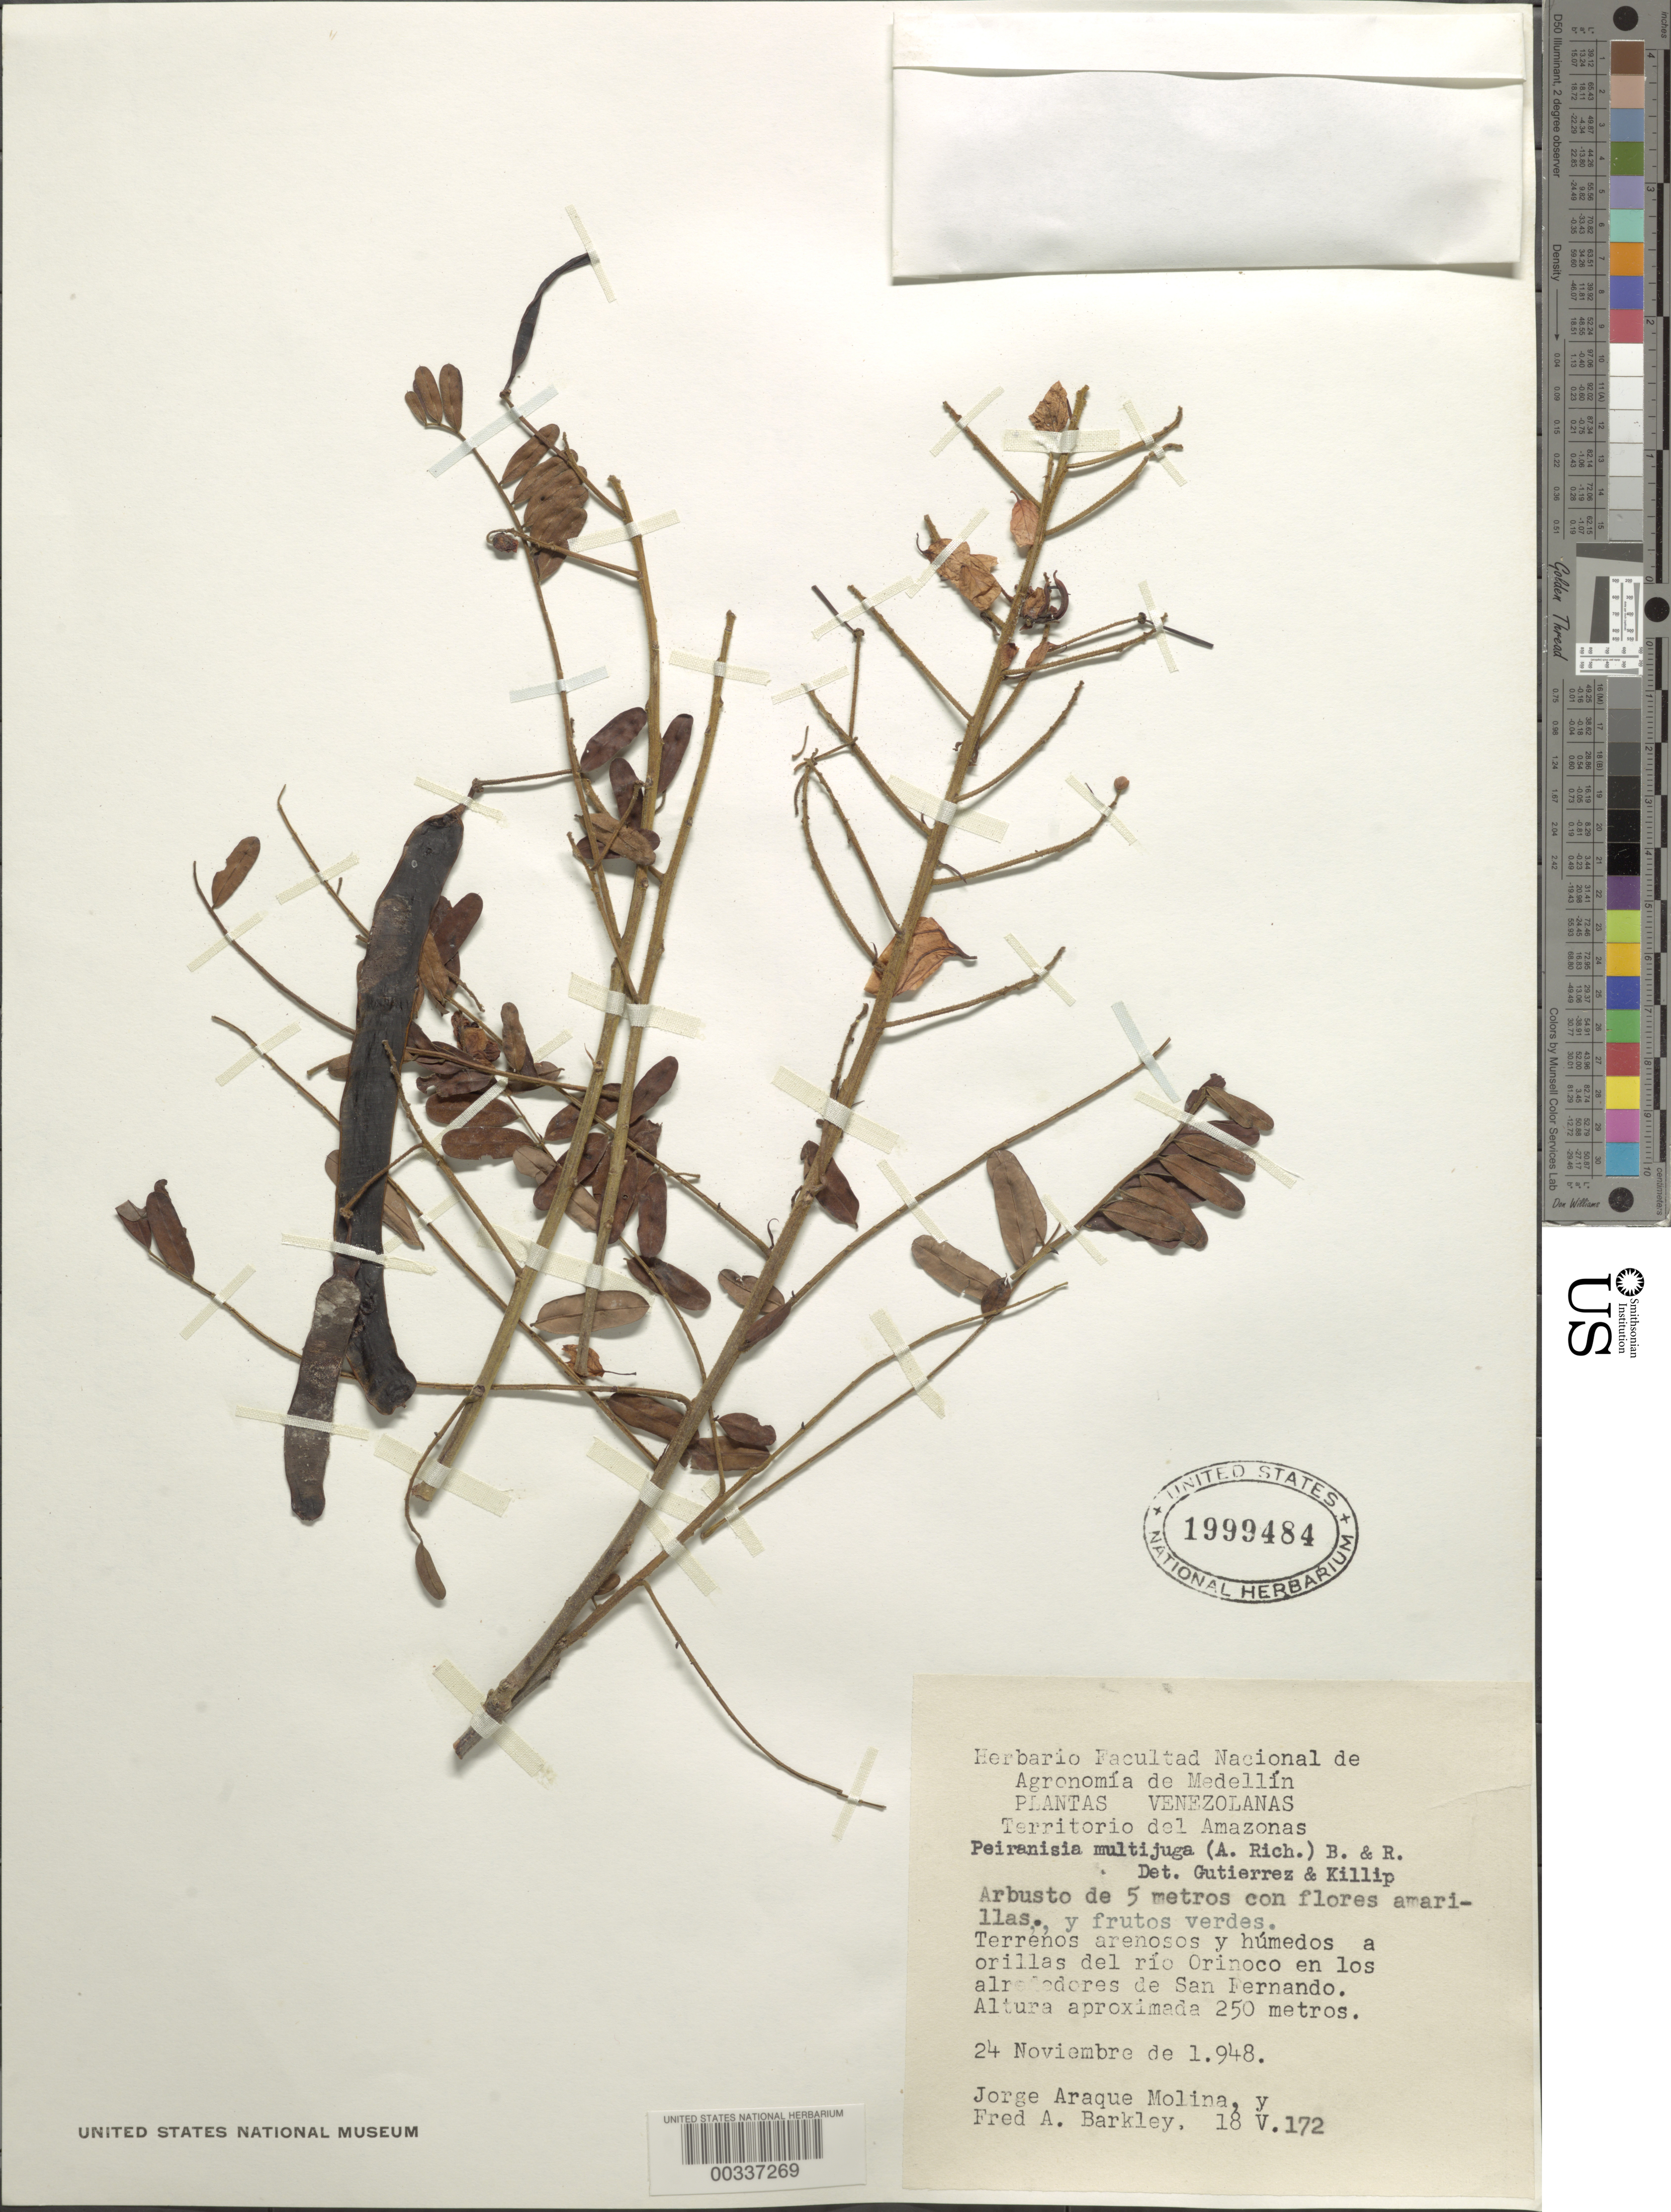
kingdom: Plantae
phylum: Tracheophyta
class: Magnoliopsida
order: Fabales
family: Fabaceae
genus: Senna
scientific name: Senna multijuga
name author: (Rich.) H.S. Irwin & Barneby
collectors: J. Araque Molina & F. A. Barkley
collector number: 18v172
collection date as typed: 24 Nov 1948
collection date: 1948-11-24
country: Venezuela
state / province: Amazonas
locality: Bank of the rio orinoco in the vicinity of san fernando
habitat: Sandy wet ground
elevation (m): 250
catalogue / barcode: US 1999484